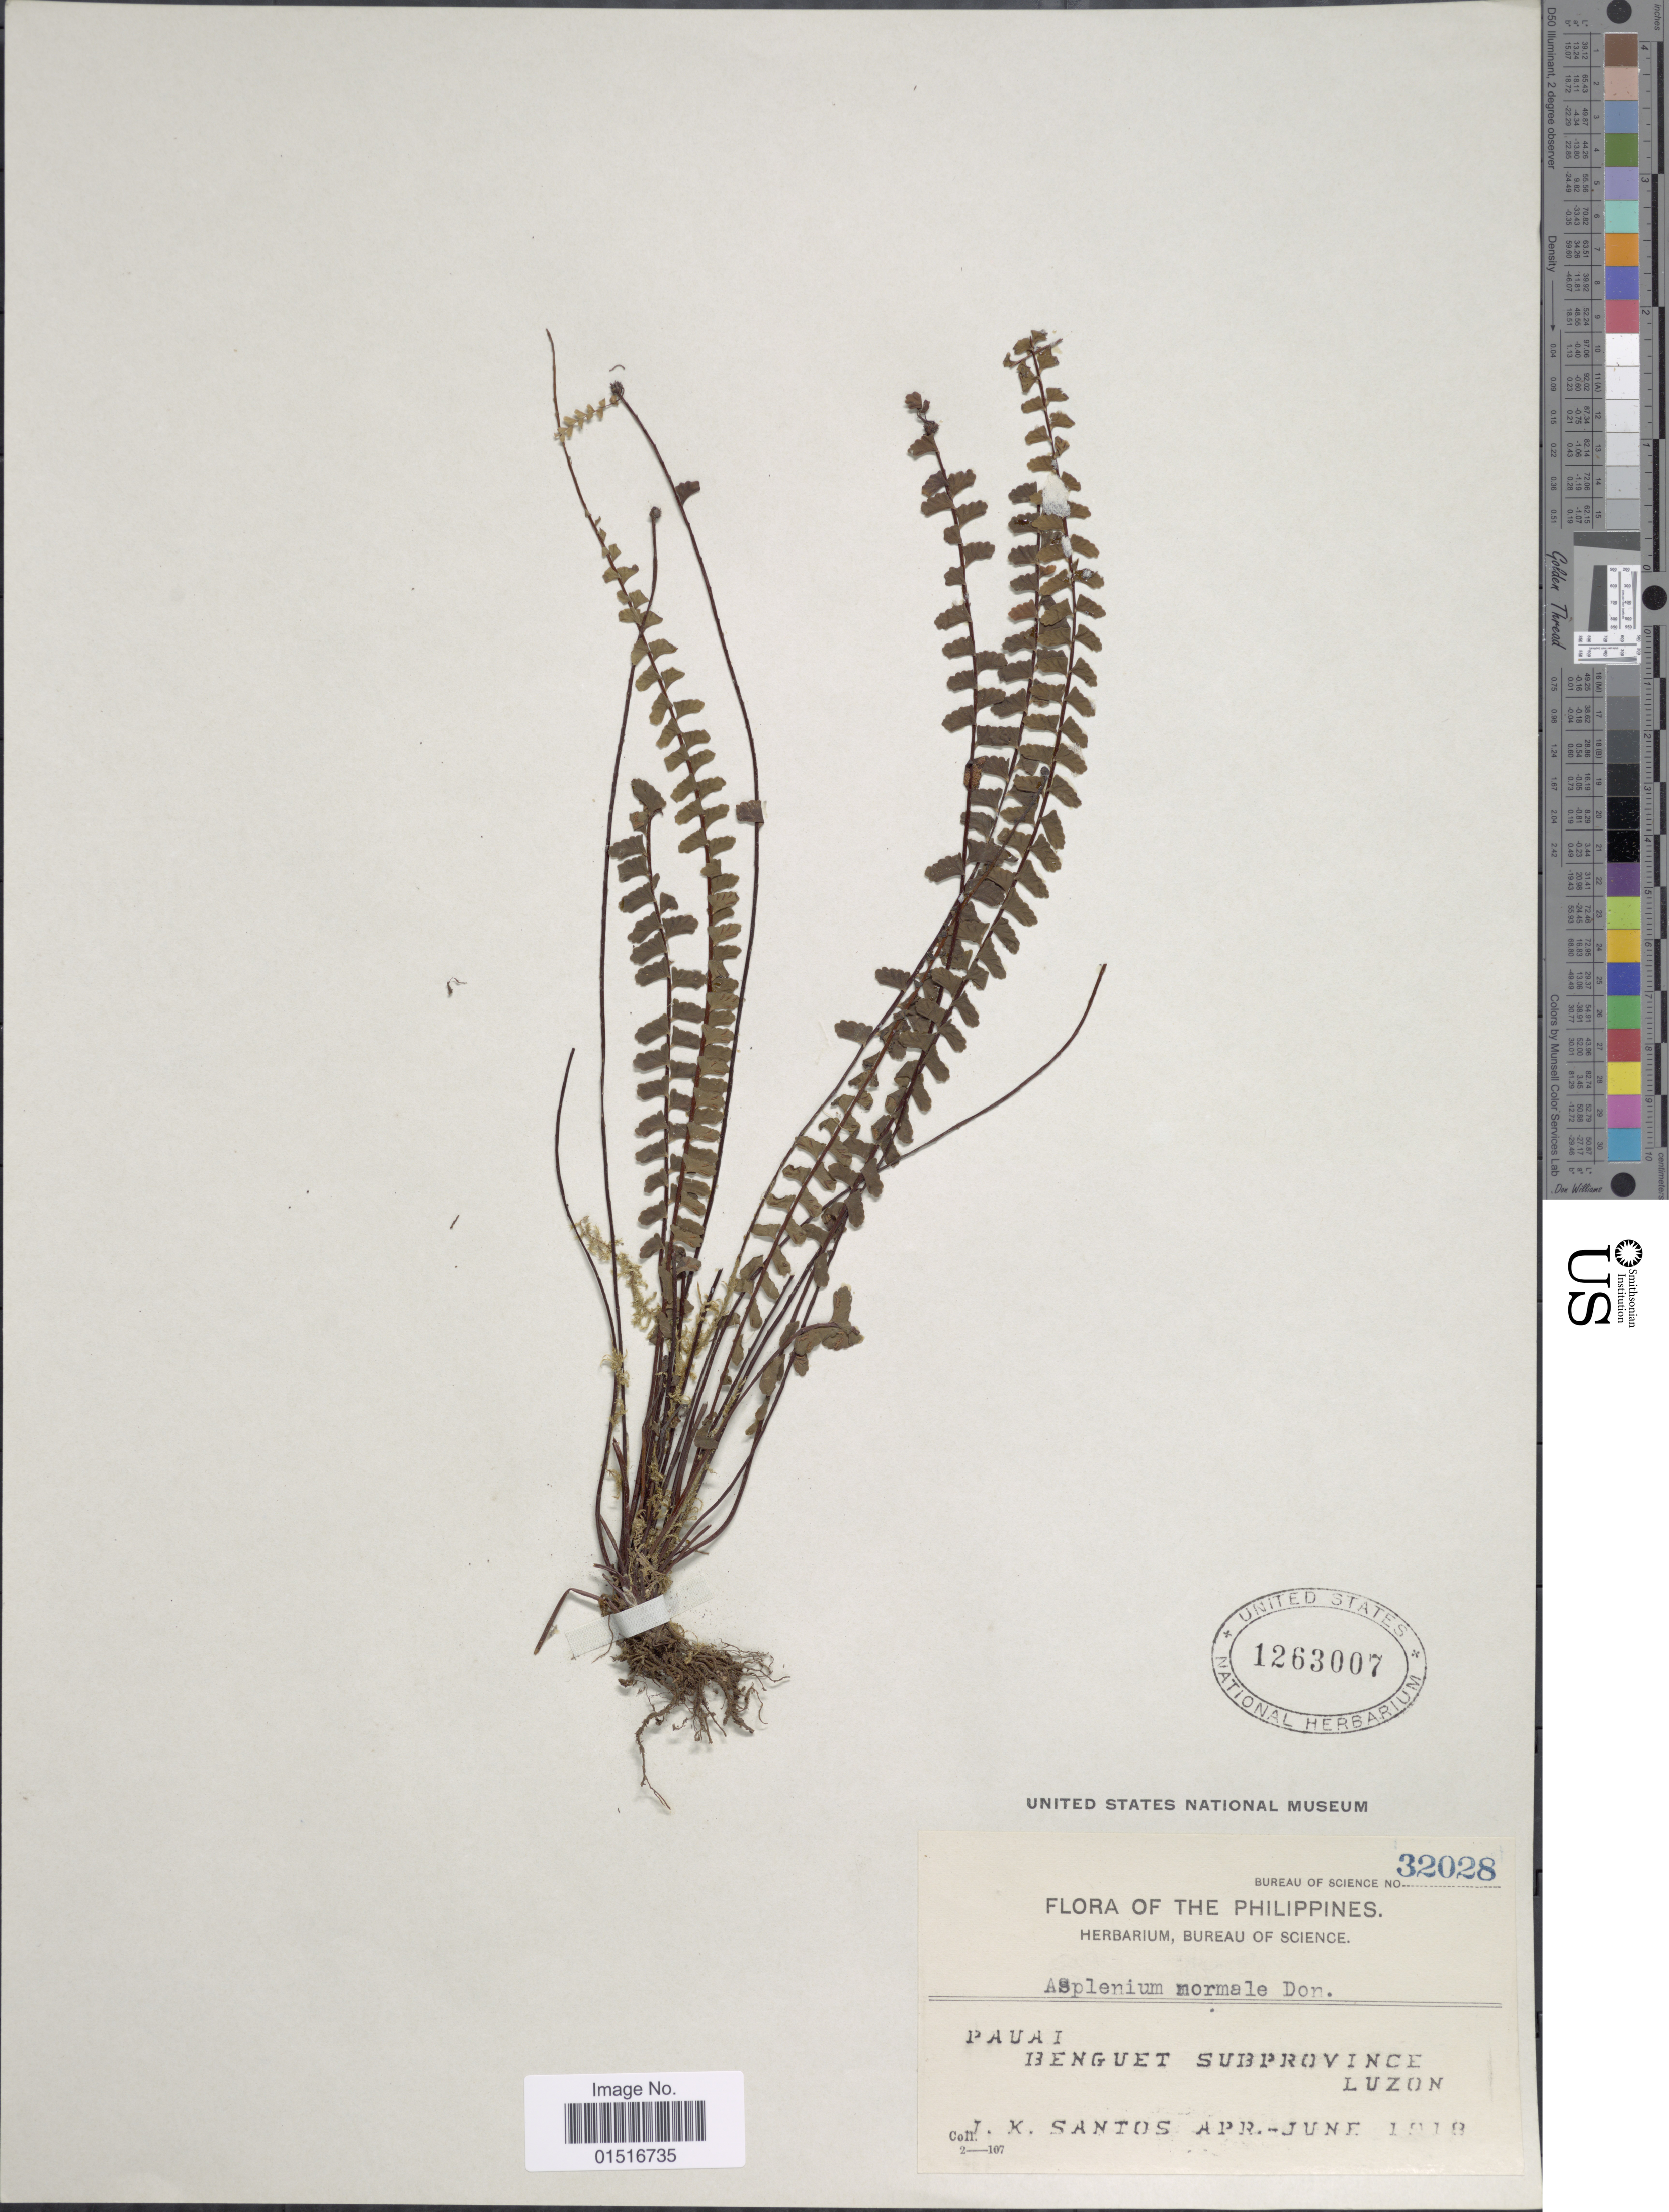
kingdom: Plantae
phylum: Tracheophyta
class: Polypodiopsida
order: Polypodiales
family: Aspleniaceae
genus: Asplenium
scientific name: Asplenium normale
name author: D. Don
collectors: J. K. Santos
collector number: Bureau of Science 32028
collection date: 1918-04/1918-06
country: Philippines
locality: Pauai. Benguet Subprovince, Luzon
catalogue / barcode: US 1263007